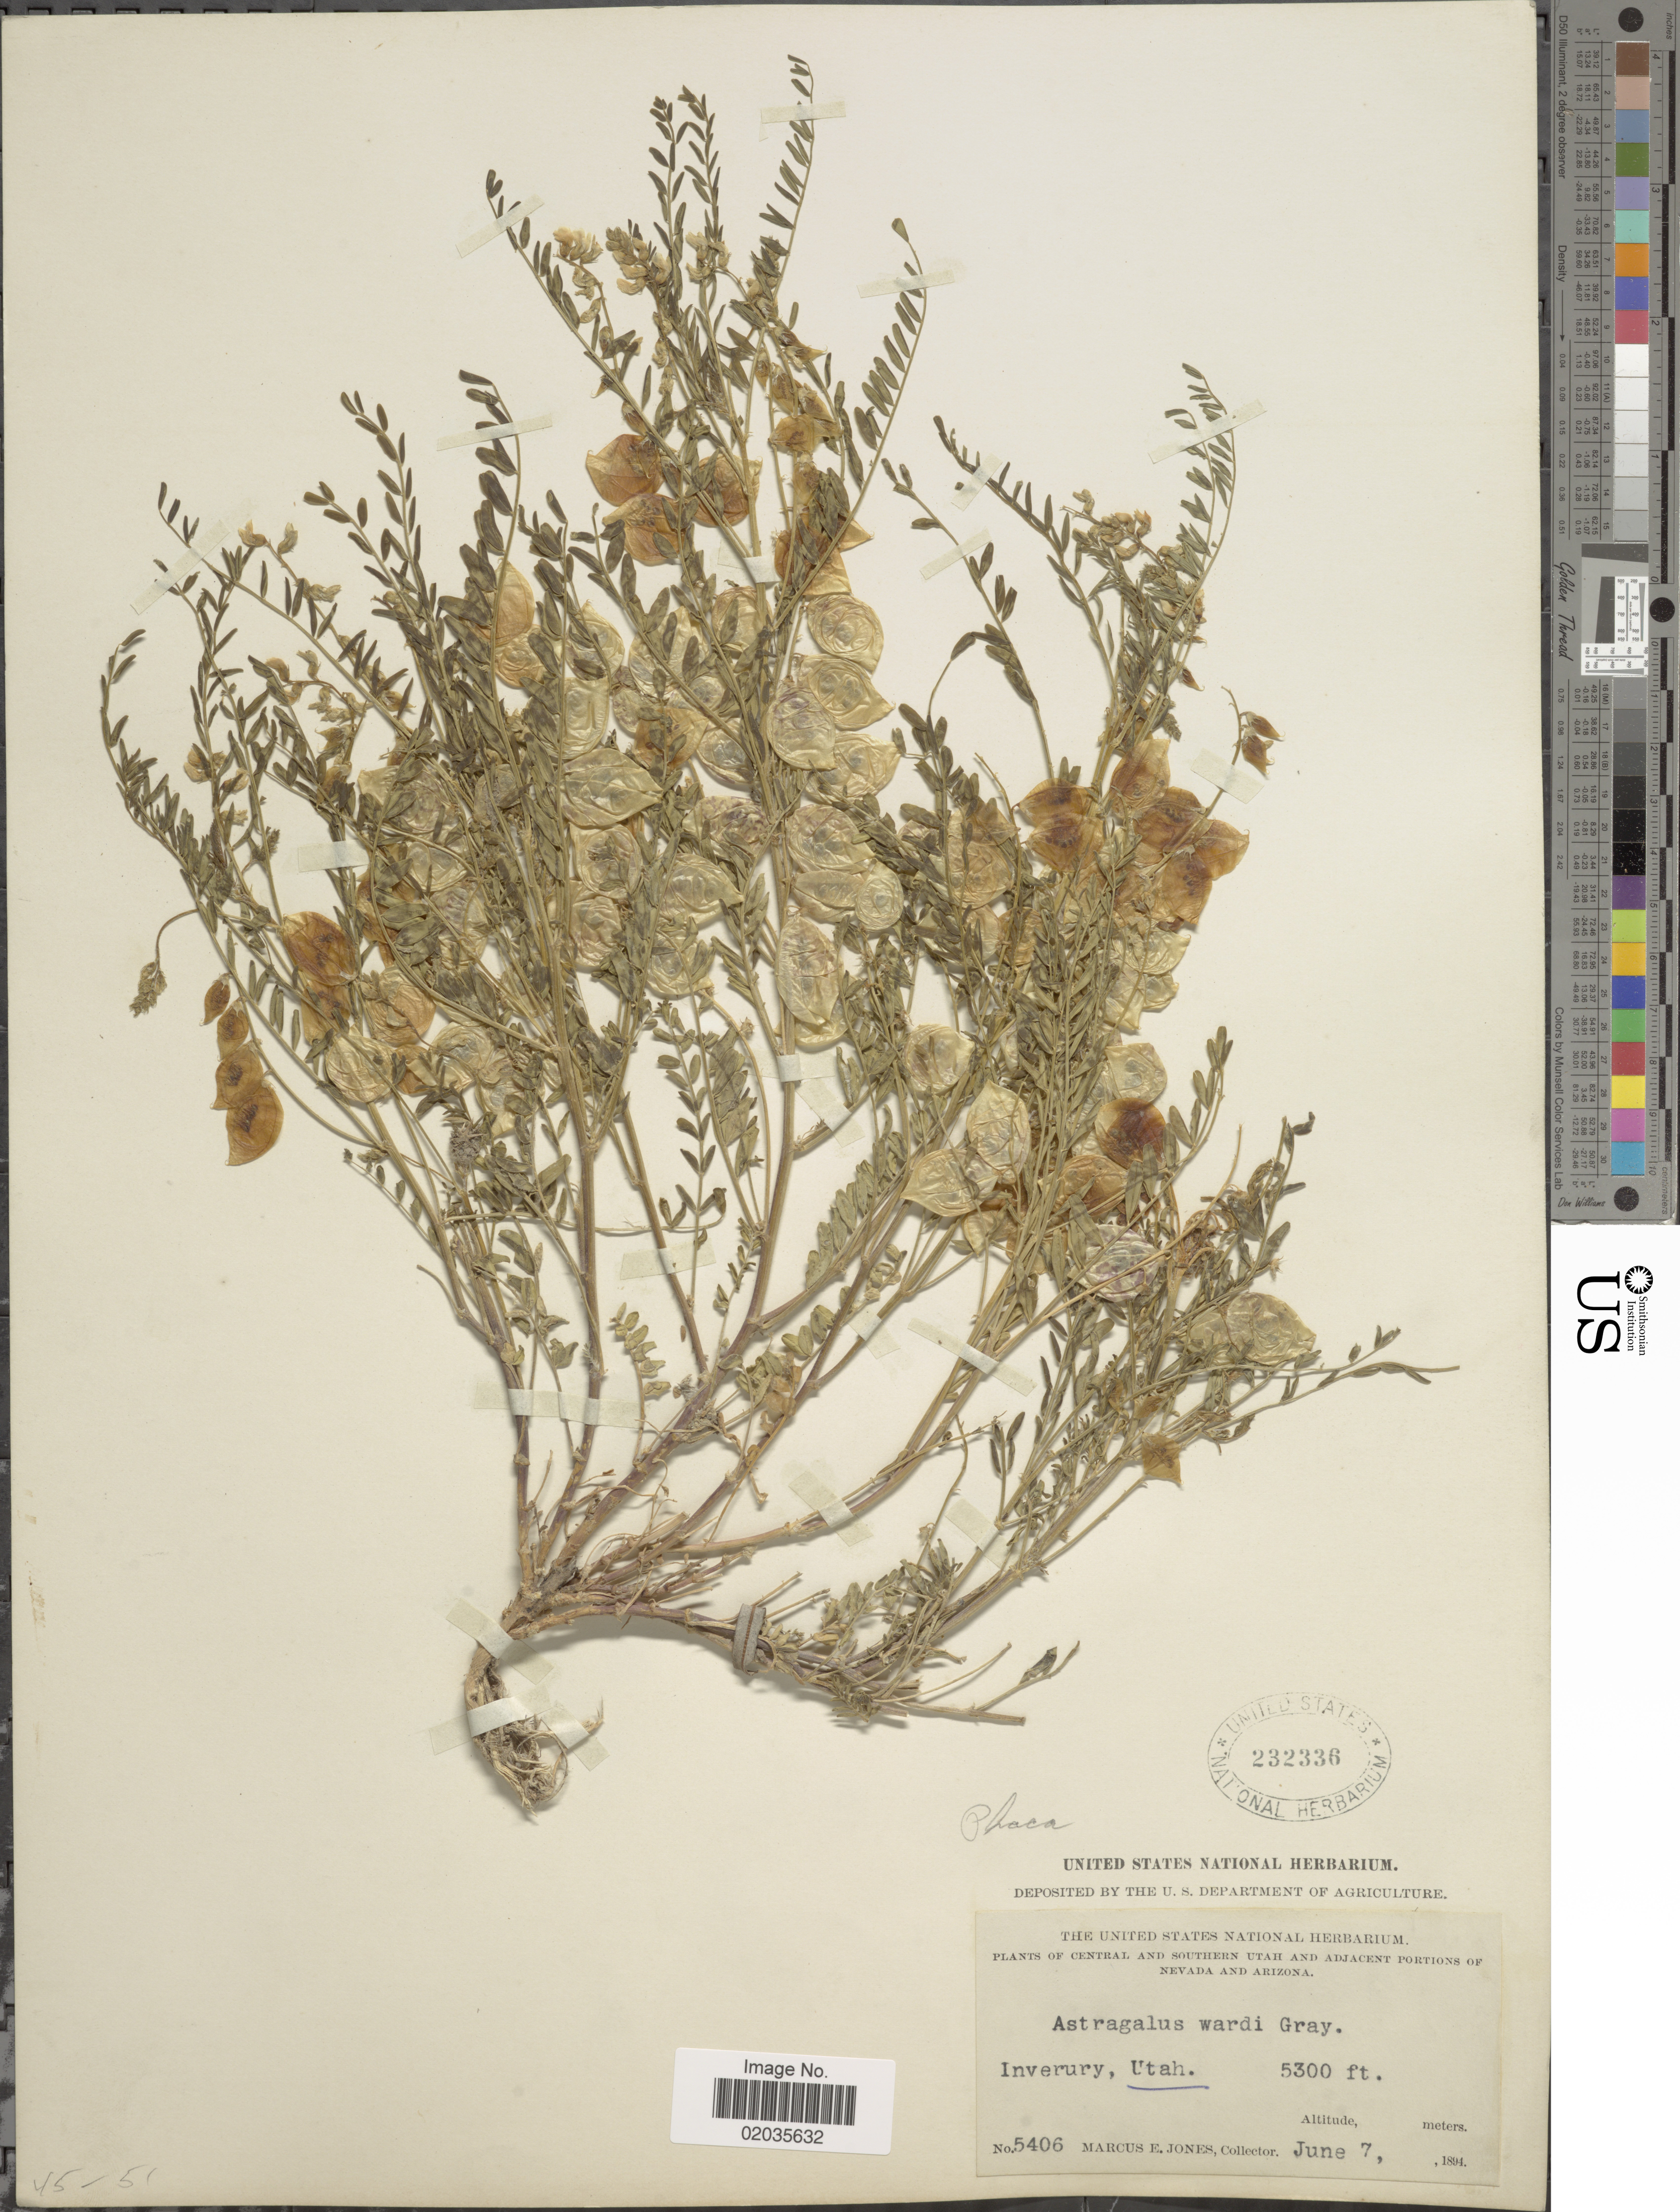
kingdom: Plantae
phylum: Tracheophyta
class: Magnoliopsida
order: Fabales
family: Fabaceae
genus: Astragalus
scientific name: Astragalus wardii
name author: A. Gray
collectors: M. E. Jones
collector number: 5406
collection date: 1894-06-07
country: United States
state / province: Utah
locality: Central and southern Utah. Inverury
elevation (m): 1615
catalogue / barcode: US 232336